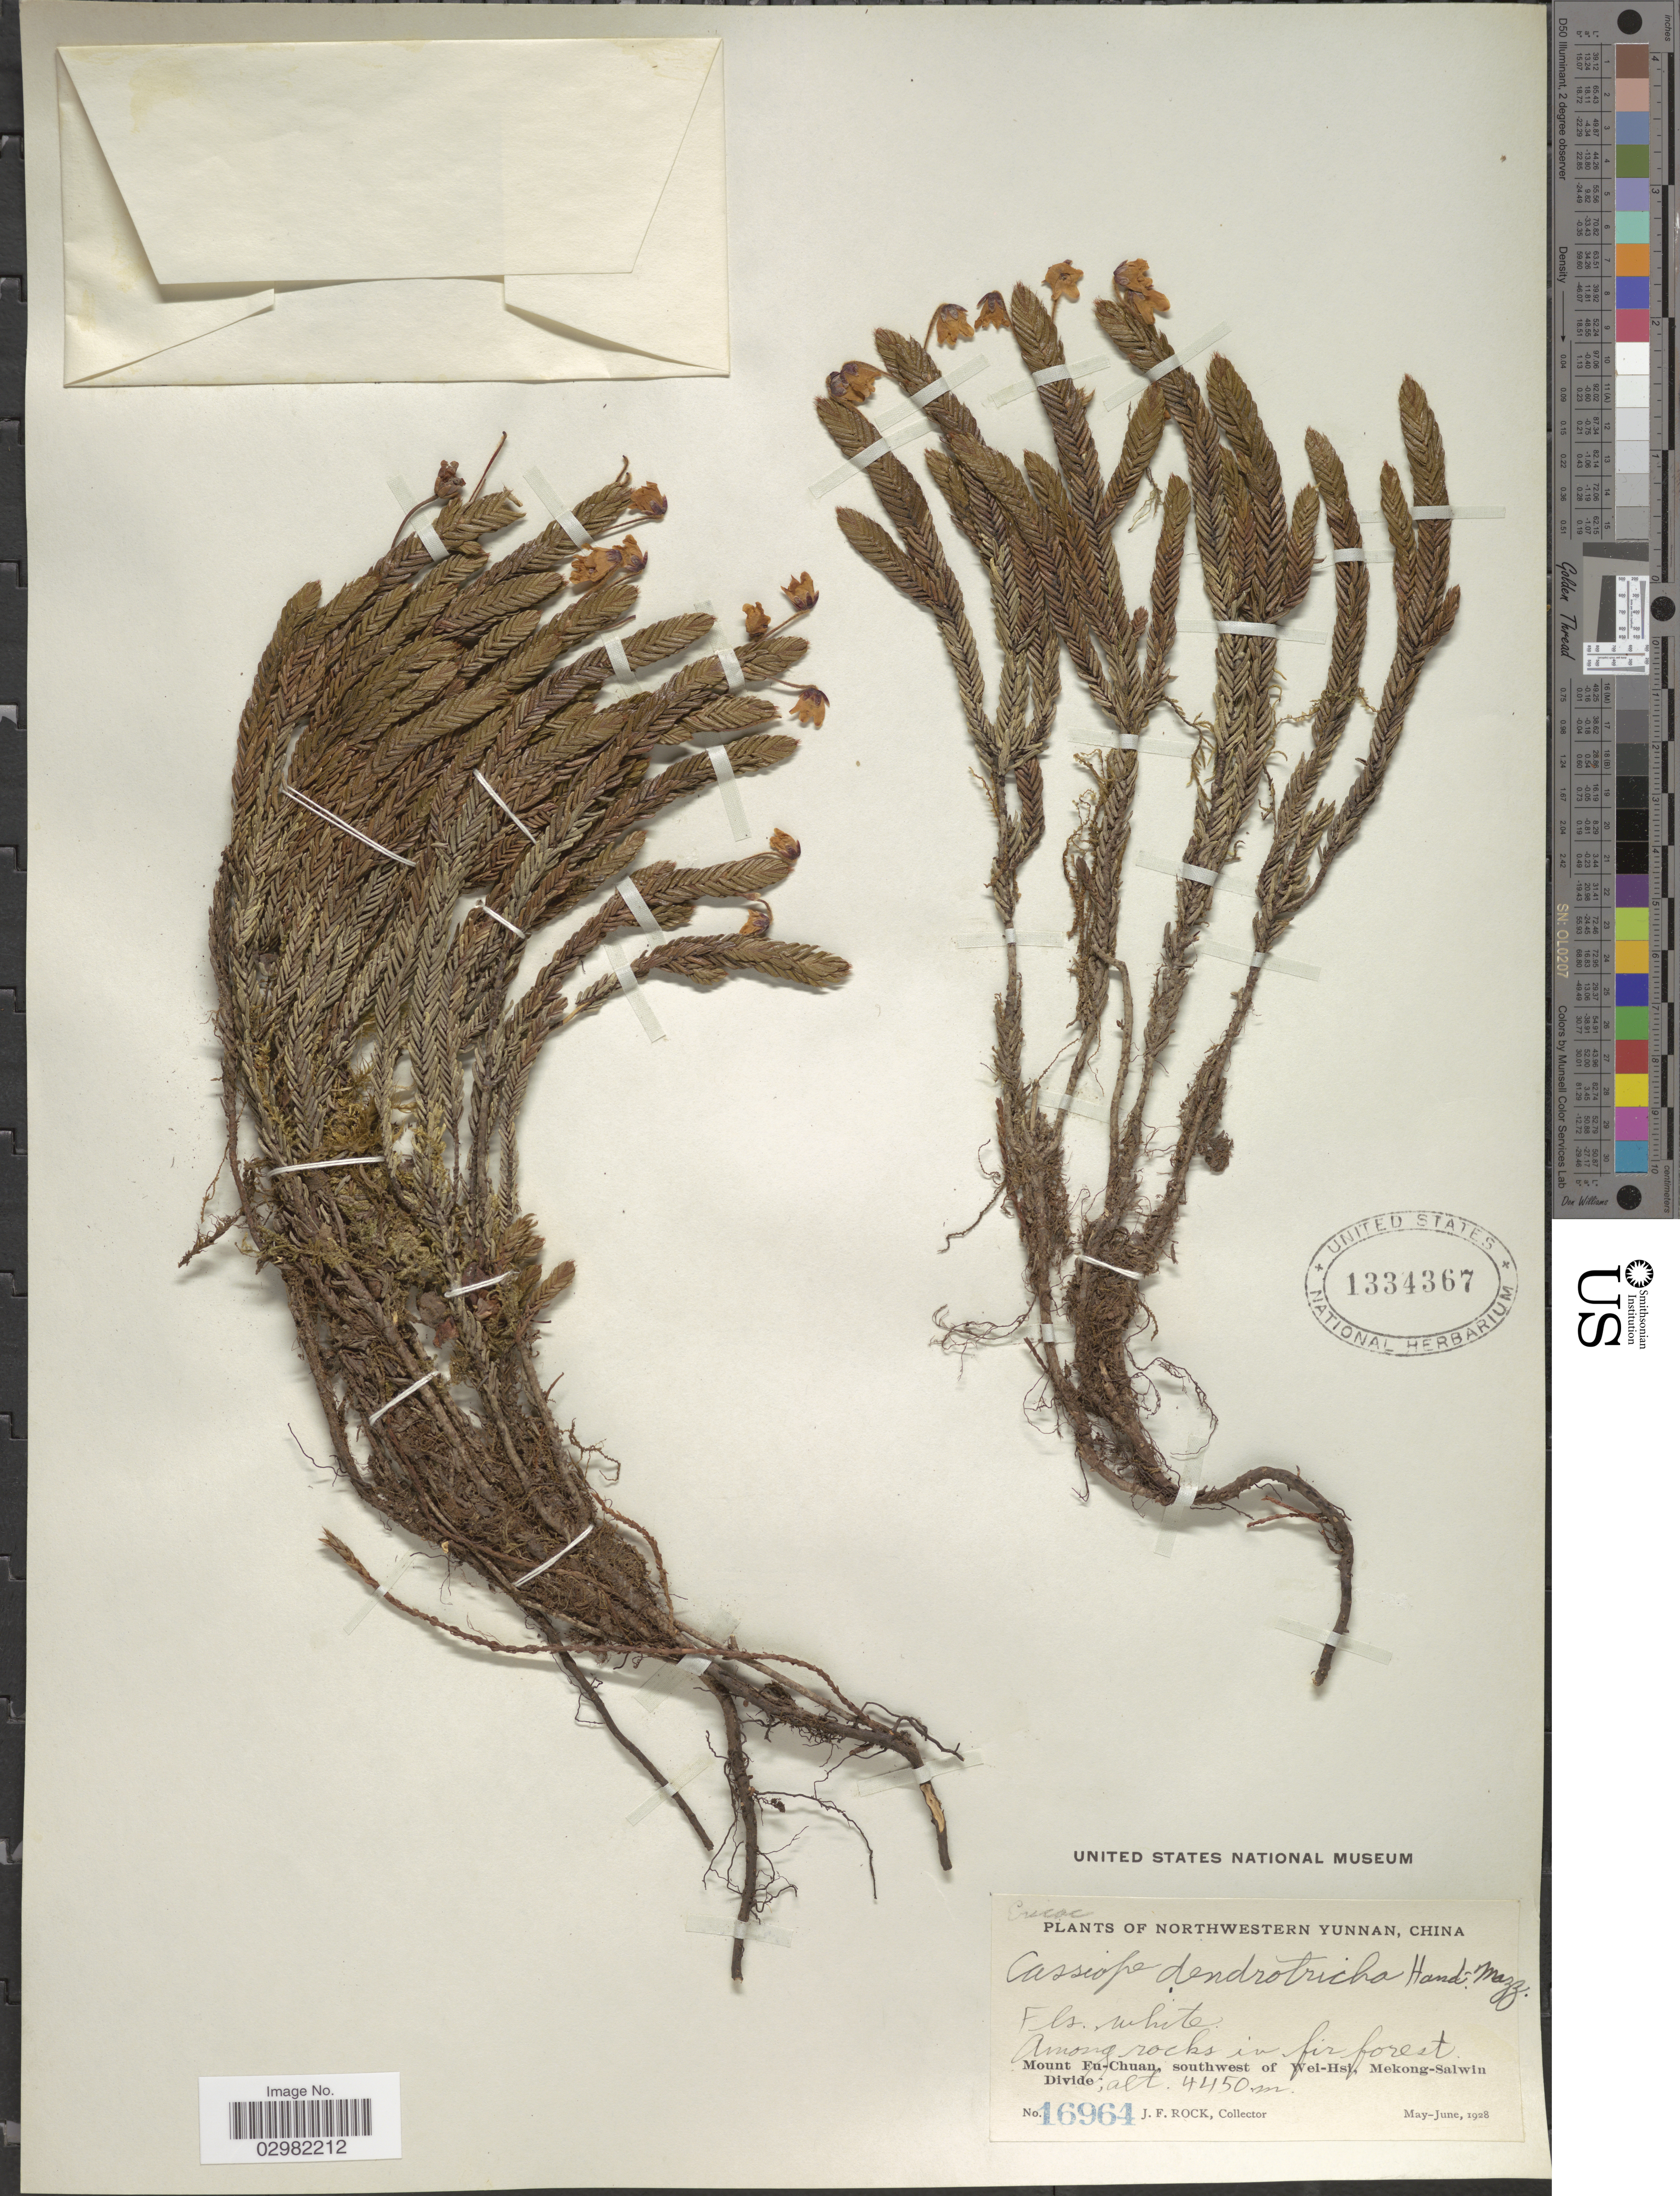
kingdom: Plantae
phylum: Tracheophyta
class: Magnoliopsida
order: Ericales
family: Ericaceae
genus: Cassiope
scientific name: Cassiope dendrotricha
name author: Hand.-Mazz.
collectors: J. Rock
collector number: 16964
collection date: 1928-05/1928-06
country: China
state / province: Yunnan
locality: Northwestern Yunnan. Mount Fu-Chuan, southwest of Wei-Hsi, Mekong-Salwin Divide.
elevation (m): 4450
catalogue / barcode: US 1334367